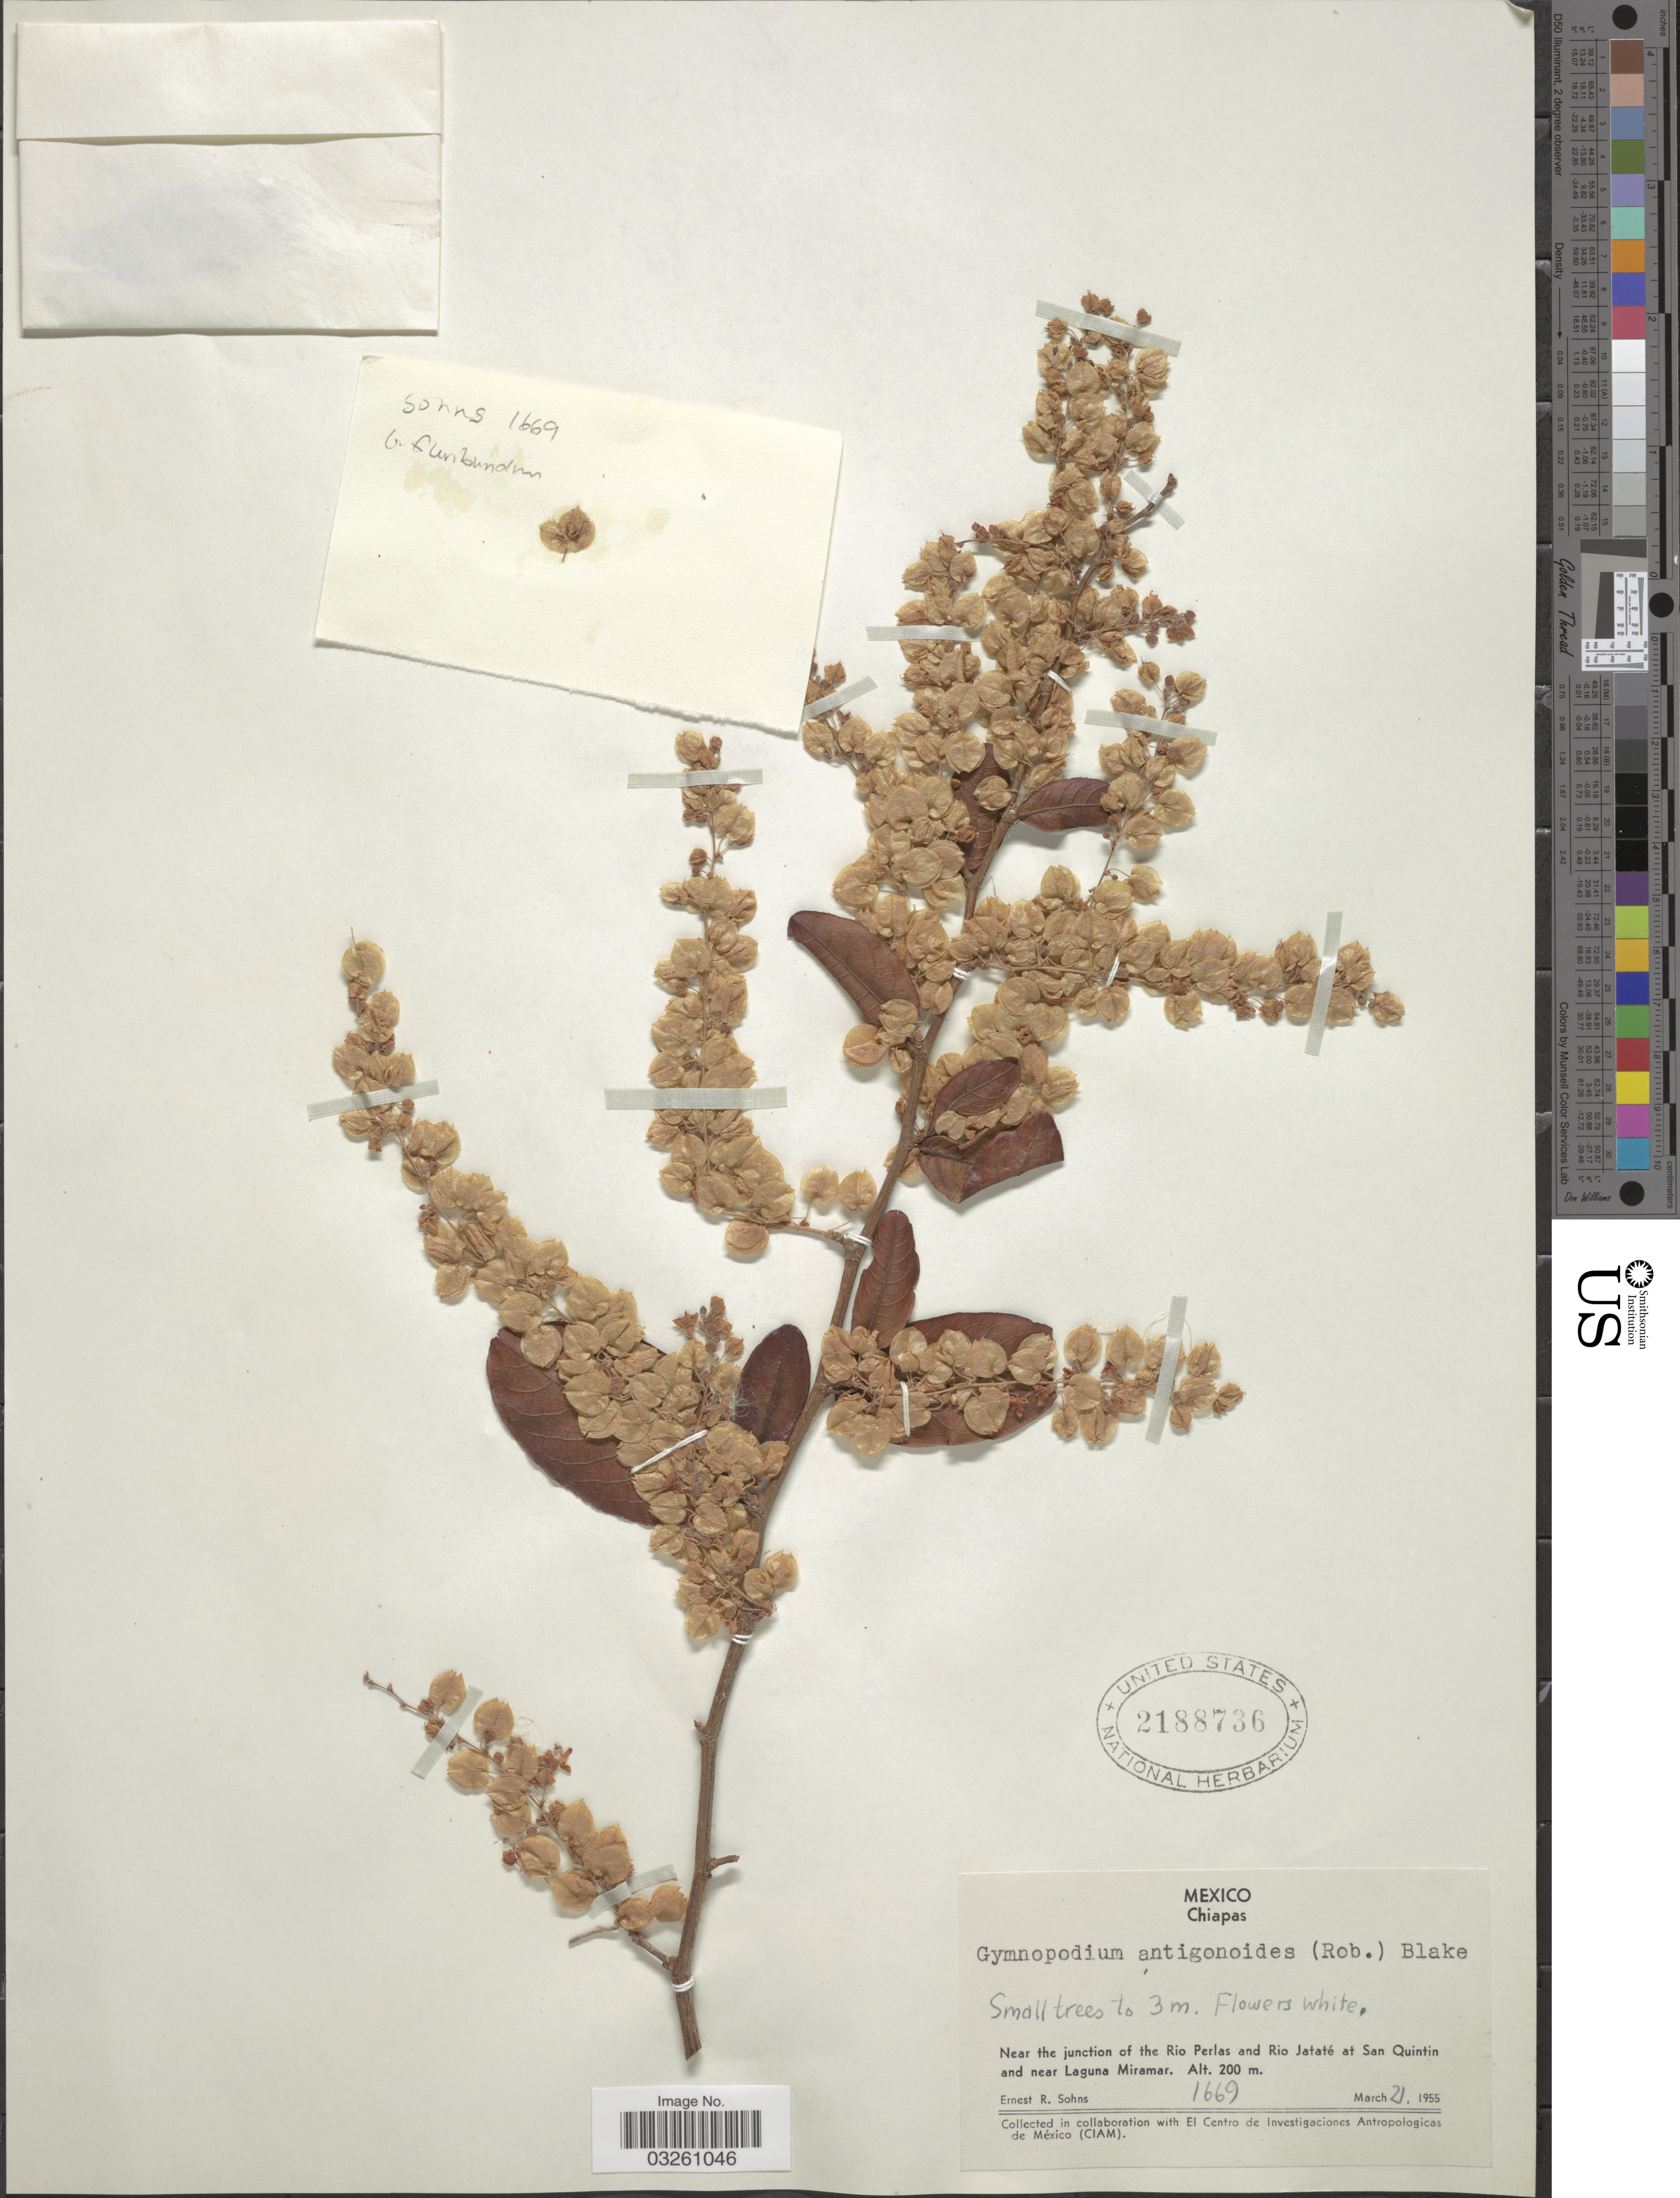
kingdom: Plantae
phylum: Tracheophyta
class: Magnoliopsida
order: Caryophyllales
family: Polygonaceae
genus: Gymnopodium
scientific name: Gymnopodium antigonoides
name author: (B.L. Rob.) S.F. Blake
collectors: E. R. Sohns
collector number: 1669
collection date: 1955-03-21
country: Mexico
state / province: Chiapas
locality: Near the junction of the Rio Perlas and Rio Jataté at San Quintin and near Laguna Miramar.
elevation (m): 200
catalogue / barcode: US 2188736